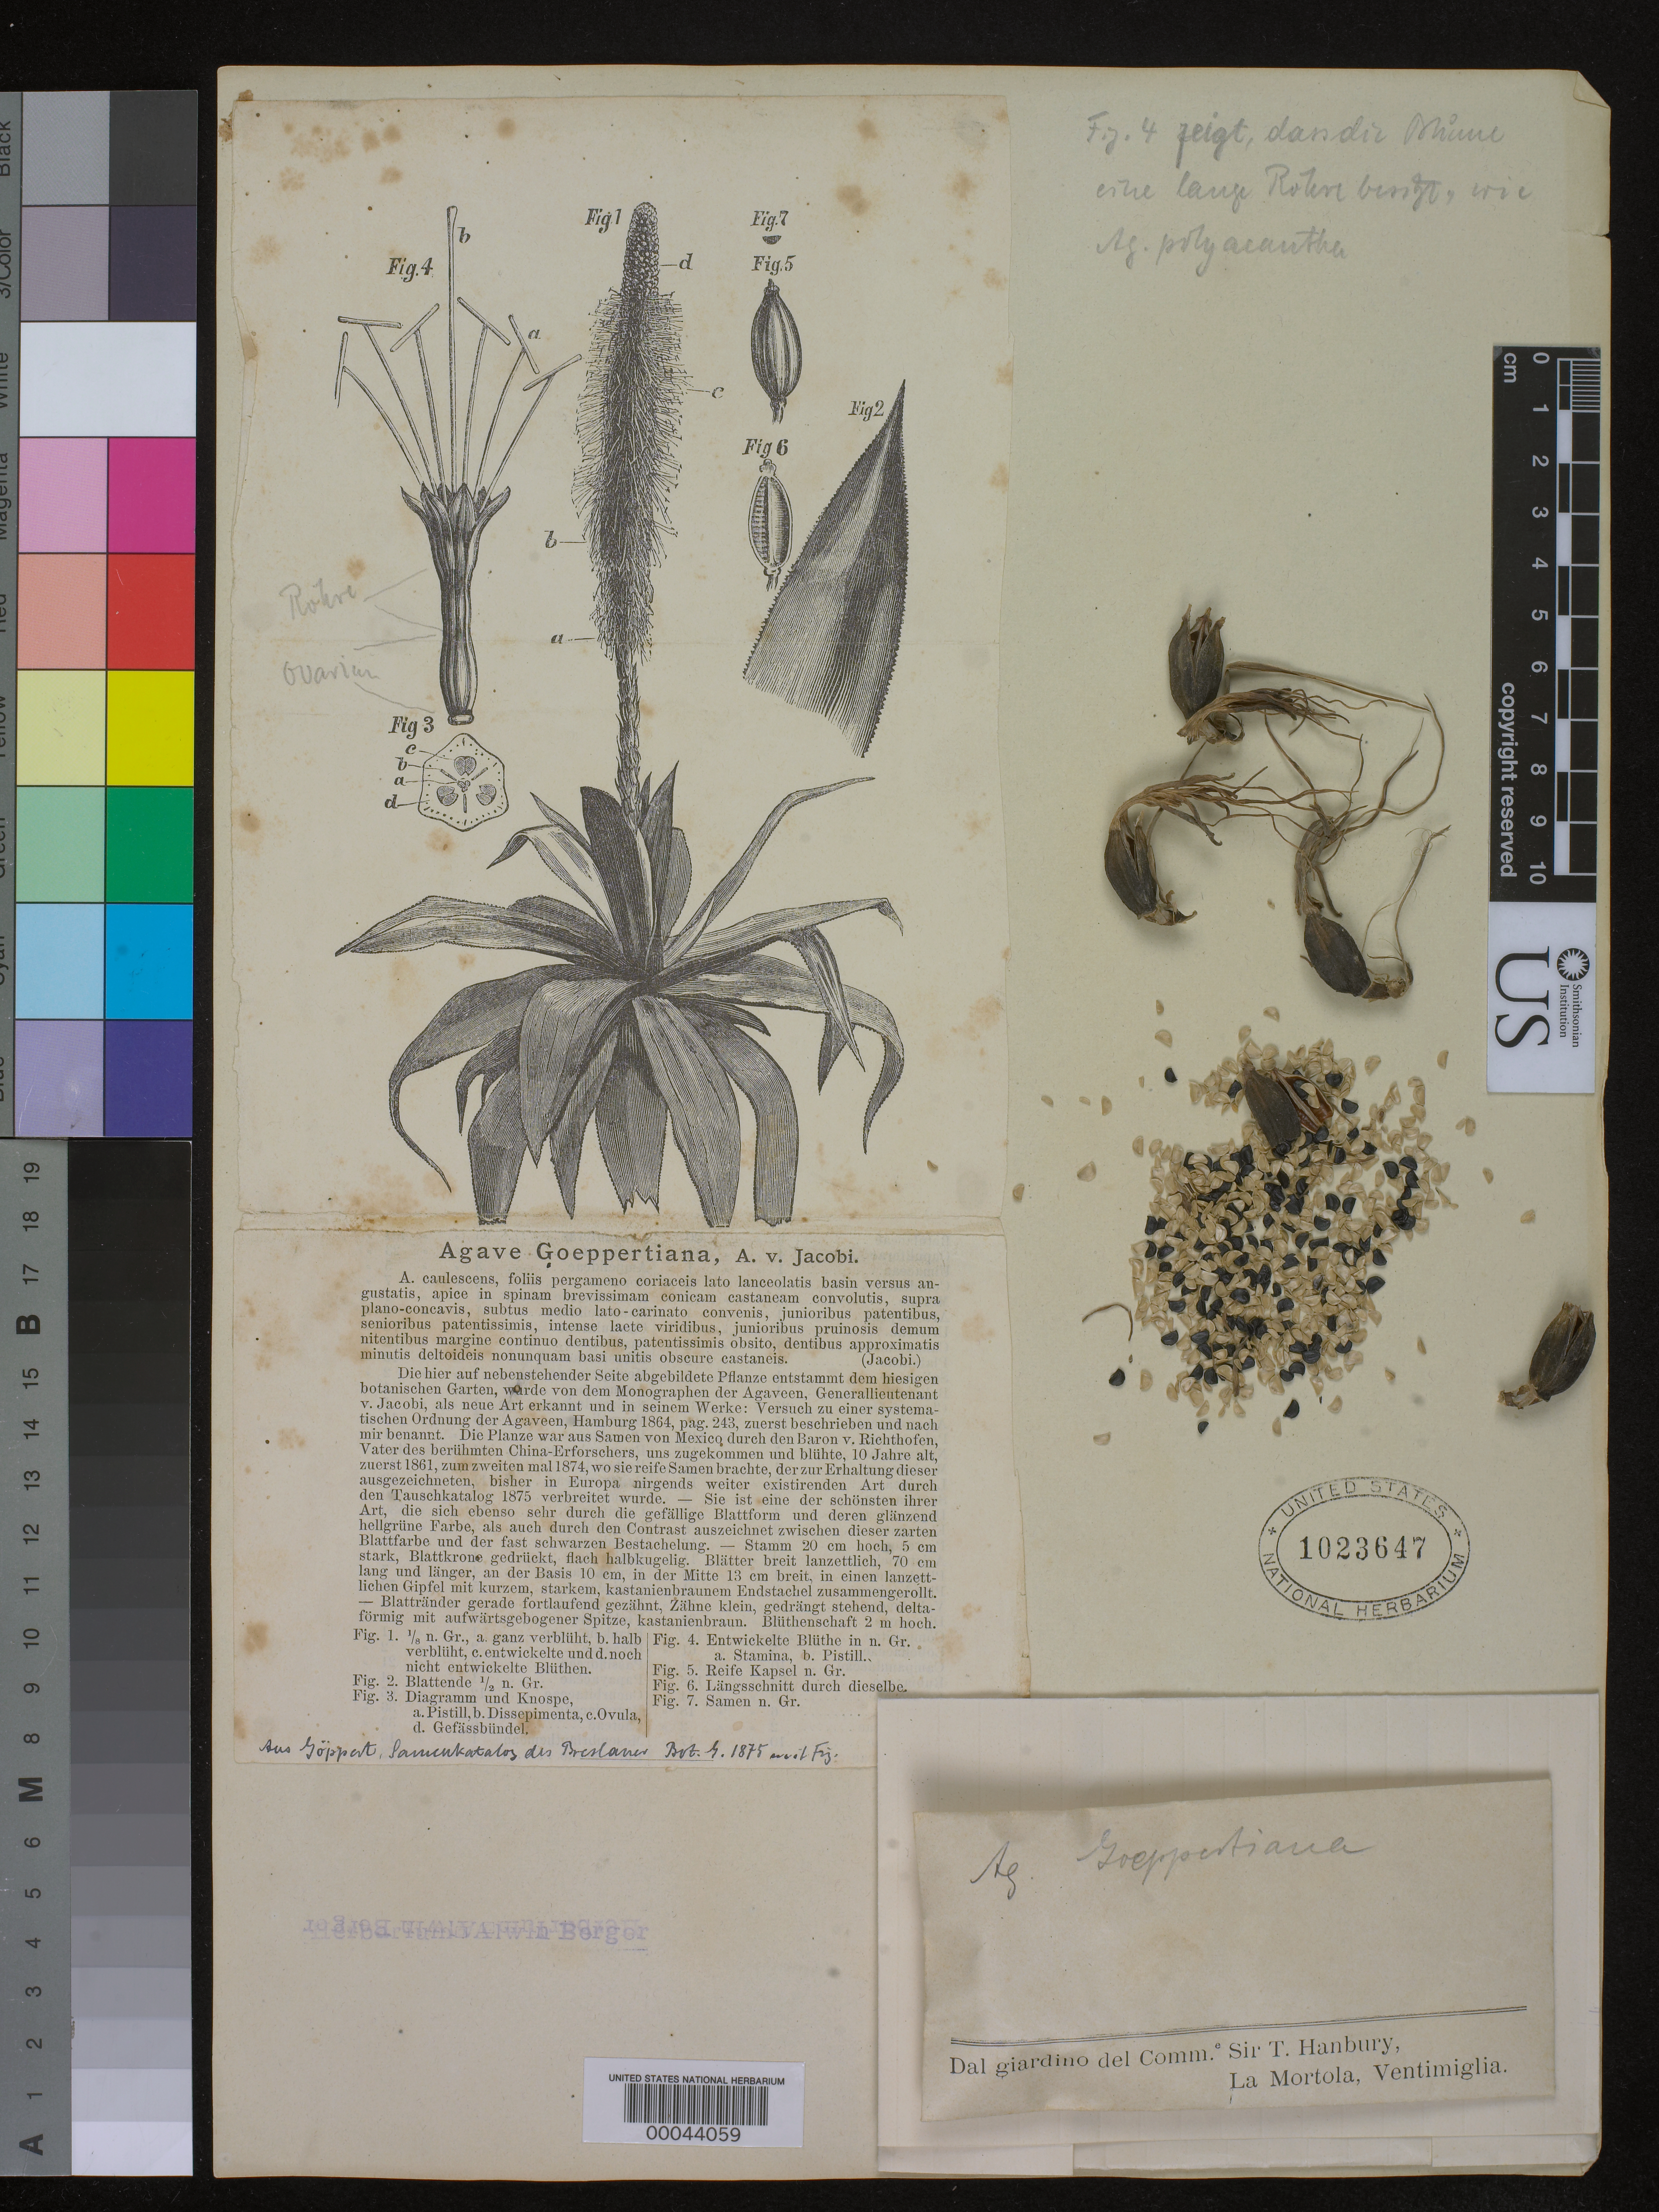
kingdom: Plantae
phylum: Tracheophyta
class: Liliopsida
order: Asparagales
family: Asparagaceae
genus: Agave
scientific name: Agave goeppertiana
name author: Jacobi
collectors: ex herb. A. Berger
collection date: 1909-06-02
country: Mexico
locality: Cultivated at La Mortola, Italy.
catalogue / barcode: US 1023647